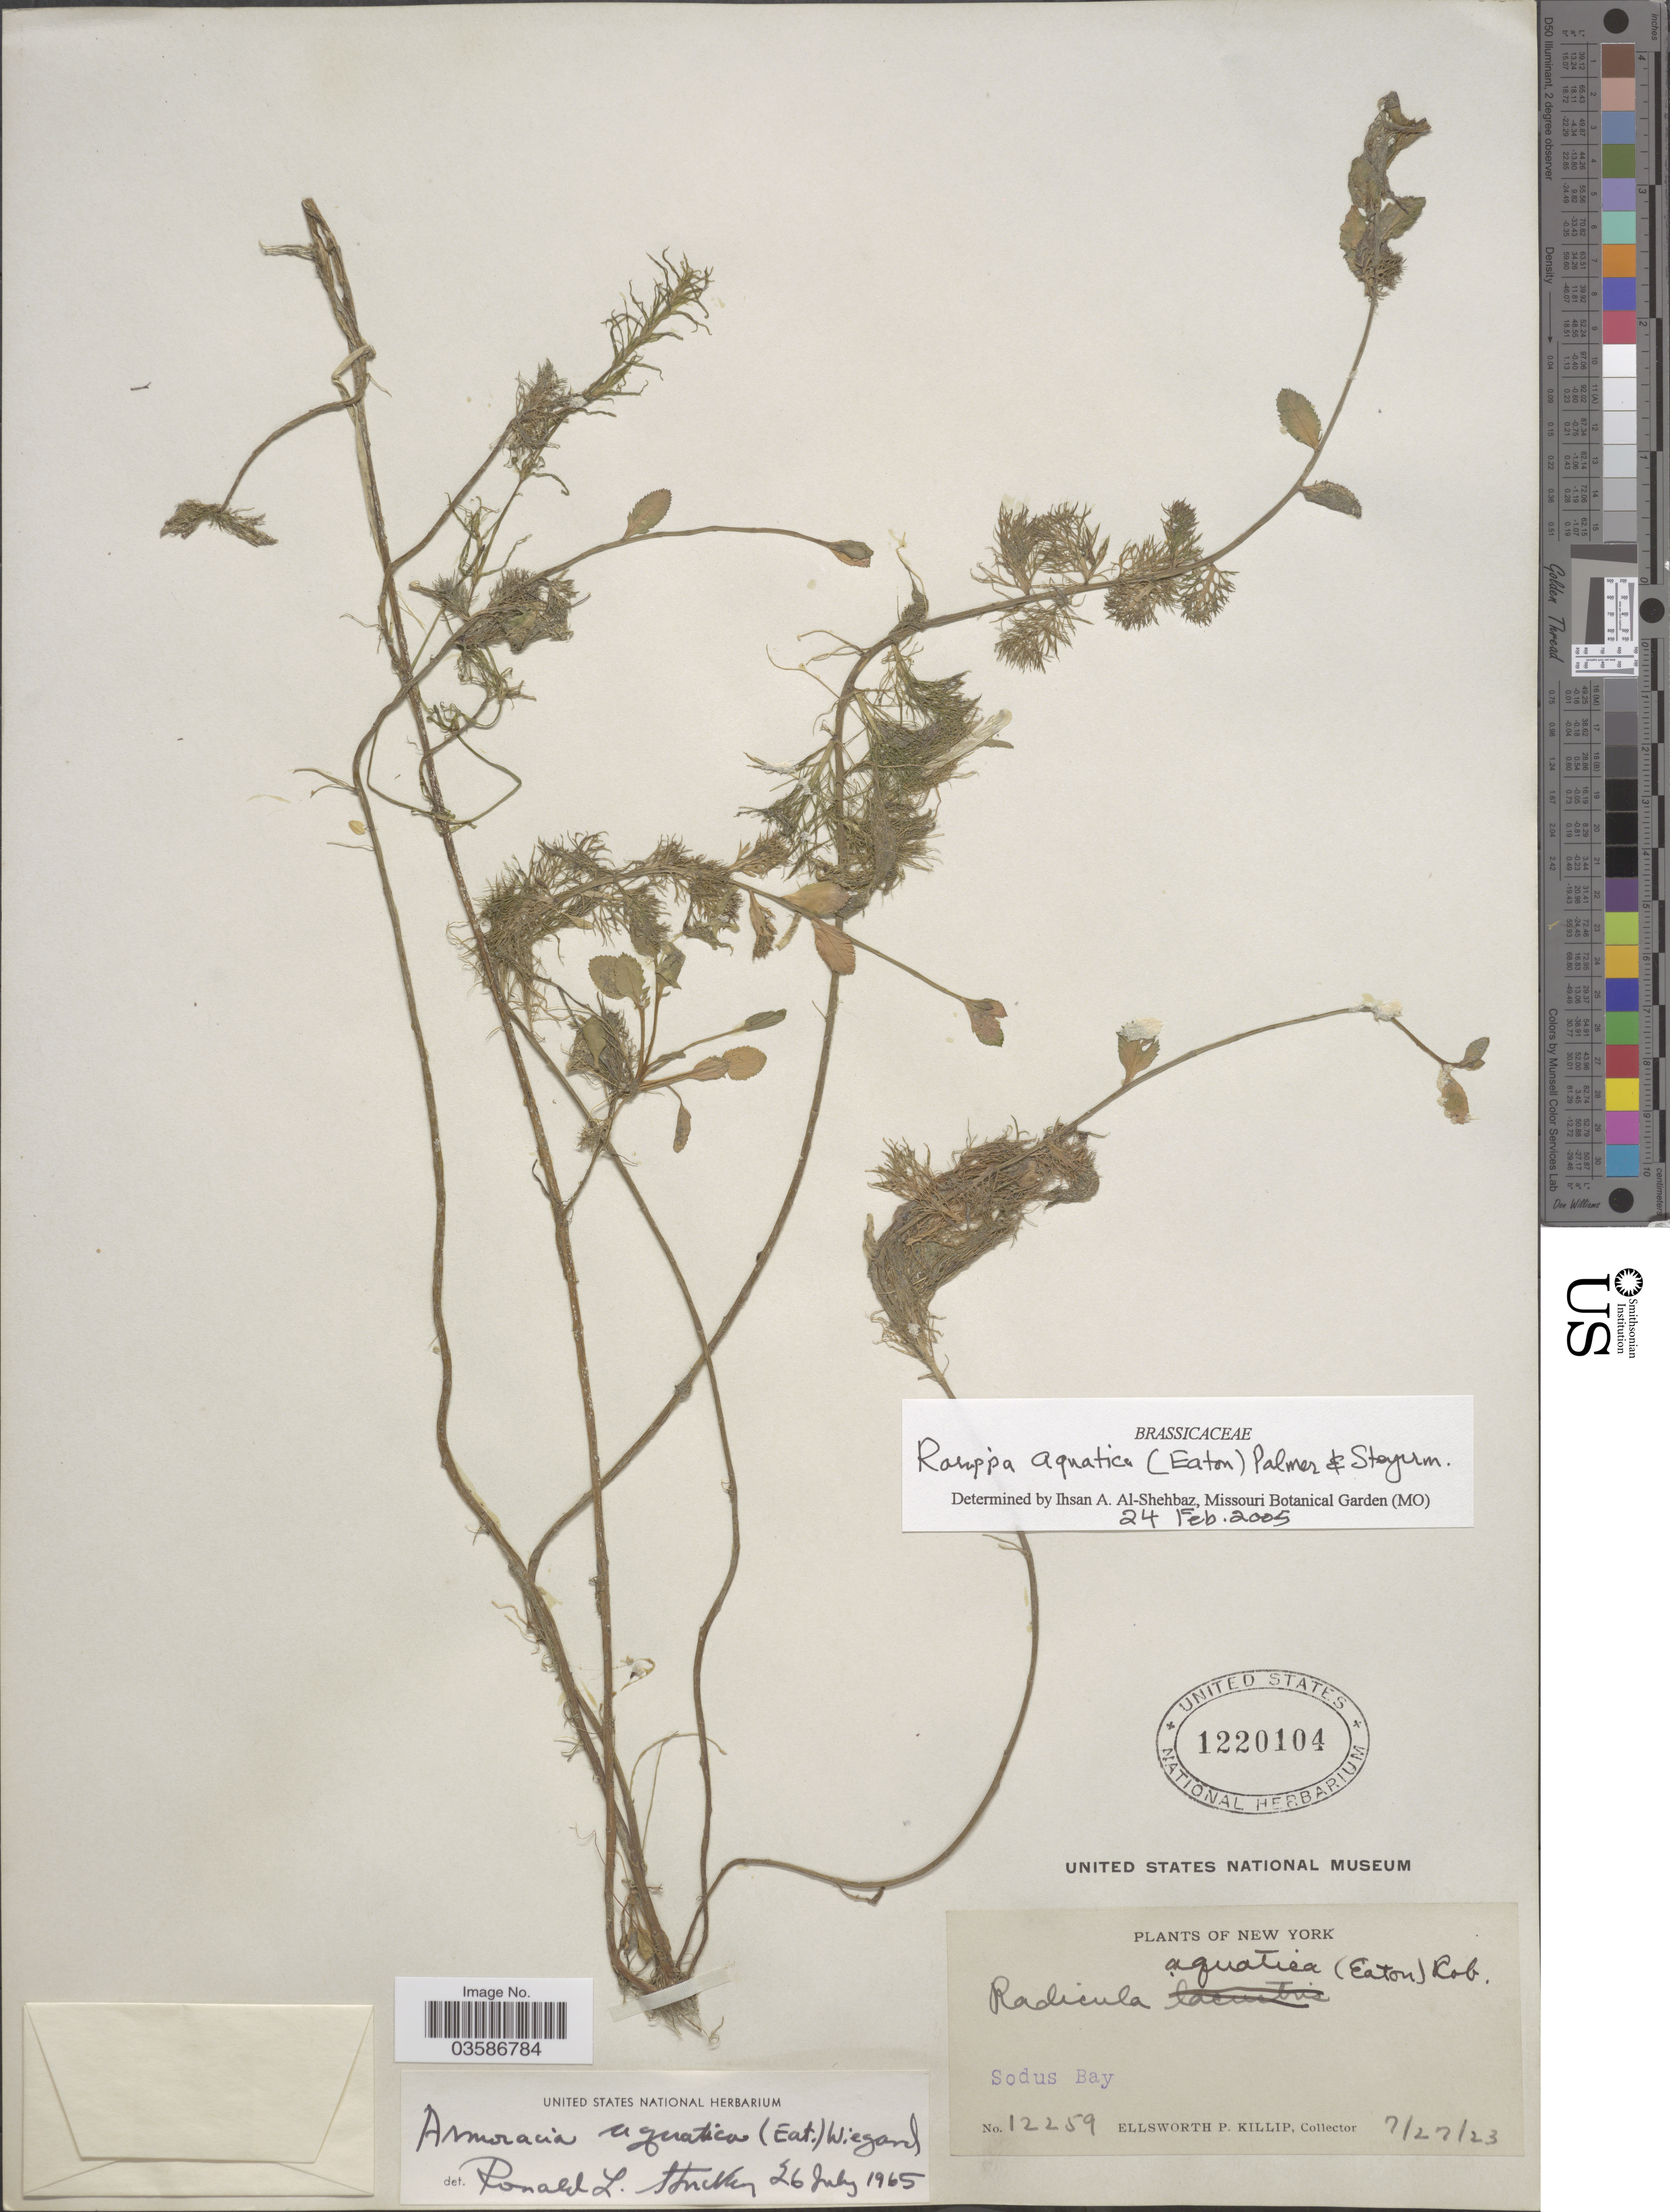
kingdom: Plantae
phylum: Tracheophyta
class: Magnoliopsida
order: Brassicales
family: Brassicaceae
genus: Rorippa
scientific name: Rorippa aquatica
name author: (Eaton) E.J. Palmer & Steyerm.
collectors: E. P. Killip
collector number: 12259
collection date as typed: Transcribed d/m/y: 27/7/23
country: United States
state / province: New York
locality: Sodus Bay.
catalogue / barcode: US 1220104